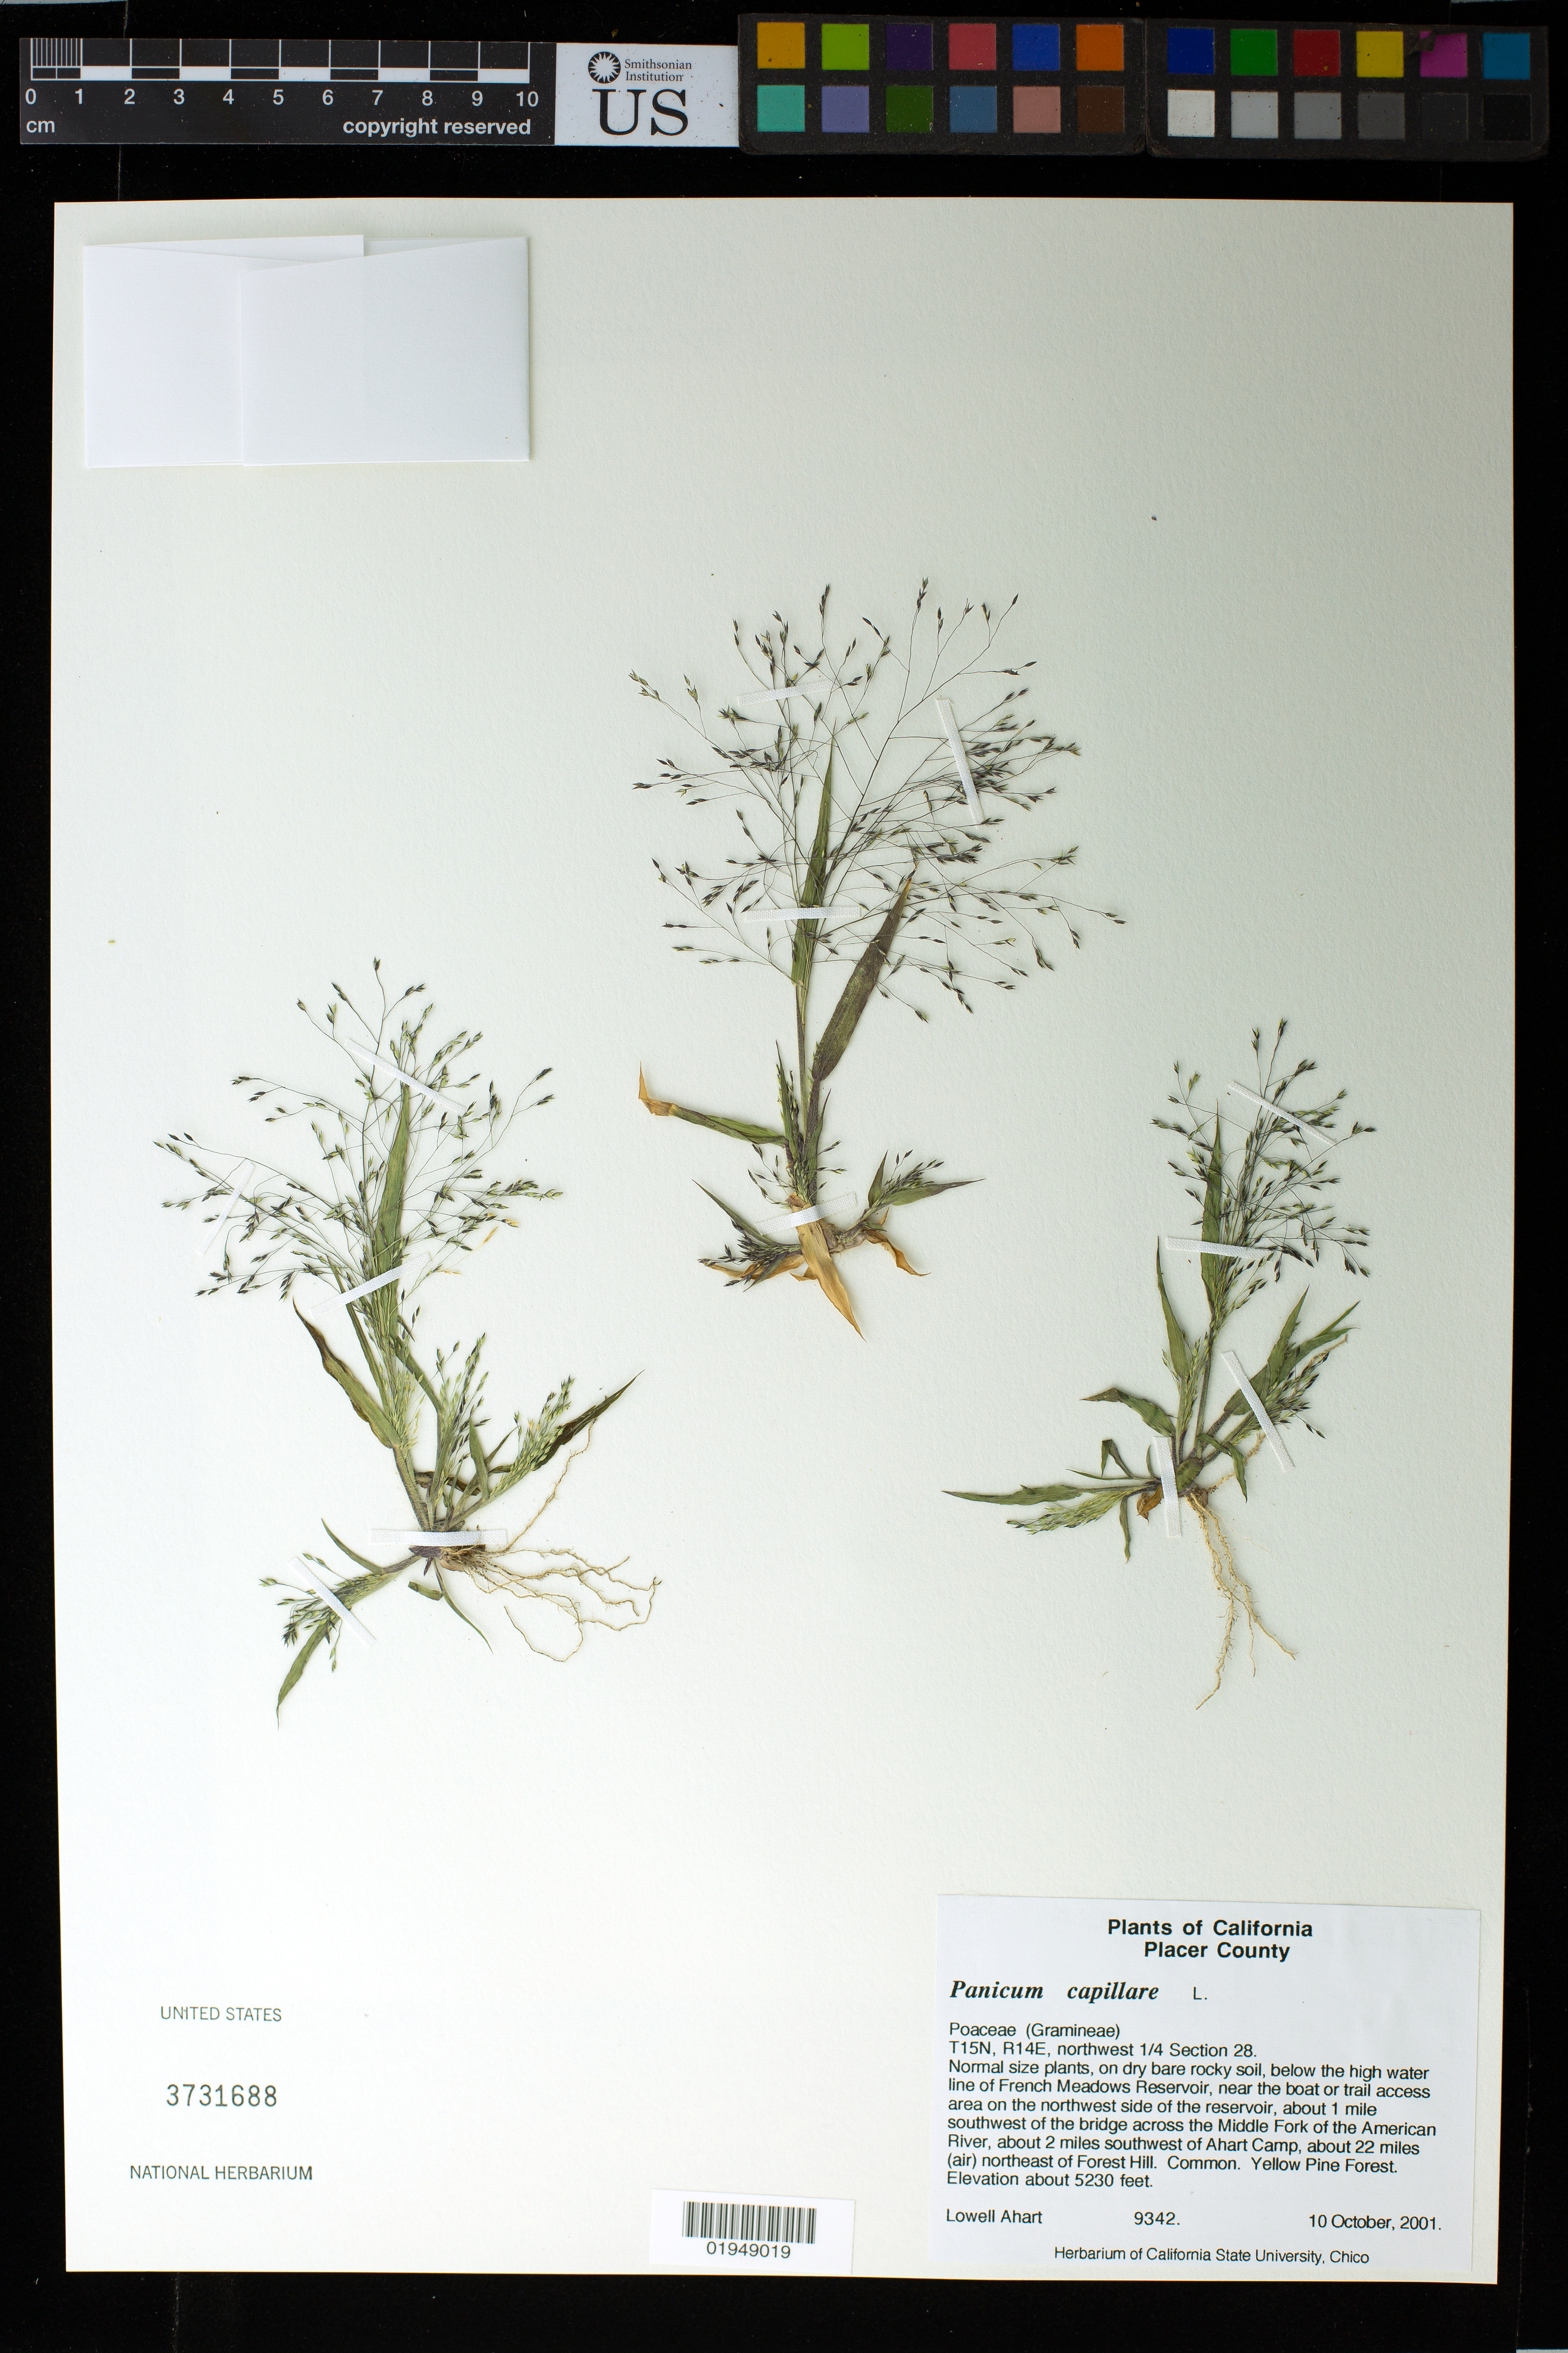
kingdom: Plantae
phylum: Tracheophyta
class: Liliopsida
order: Poales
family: Poaceae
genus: Panicum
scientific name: Panicum capillare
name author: L.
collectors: L. Ahart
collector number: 9342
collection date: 2001-10-10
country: United States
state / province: California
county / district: Placer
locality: Below the high water line of French Meadows Reservoir, near the boat or trail access area on the northwest side of the reservoir, about 1 mile southwest of the bridge across the Middle Fork of the American River, about 2 miles southwest of Ahart Camp, about 22 miles (air) northeast of Forest Hill. T15N, R14E, northwest 1/4 Section 28.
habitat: yellow pine forest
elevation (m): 1594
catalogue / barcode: US 3731688